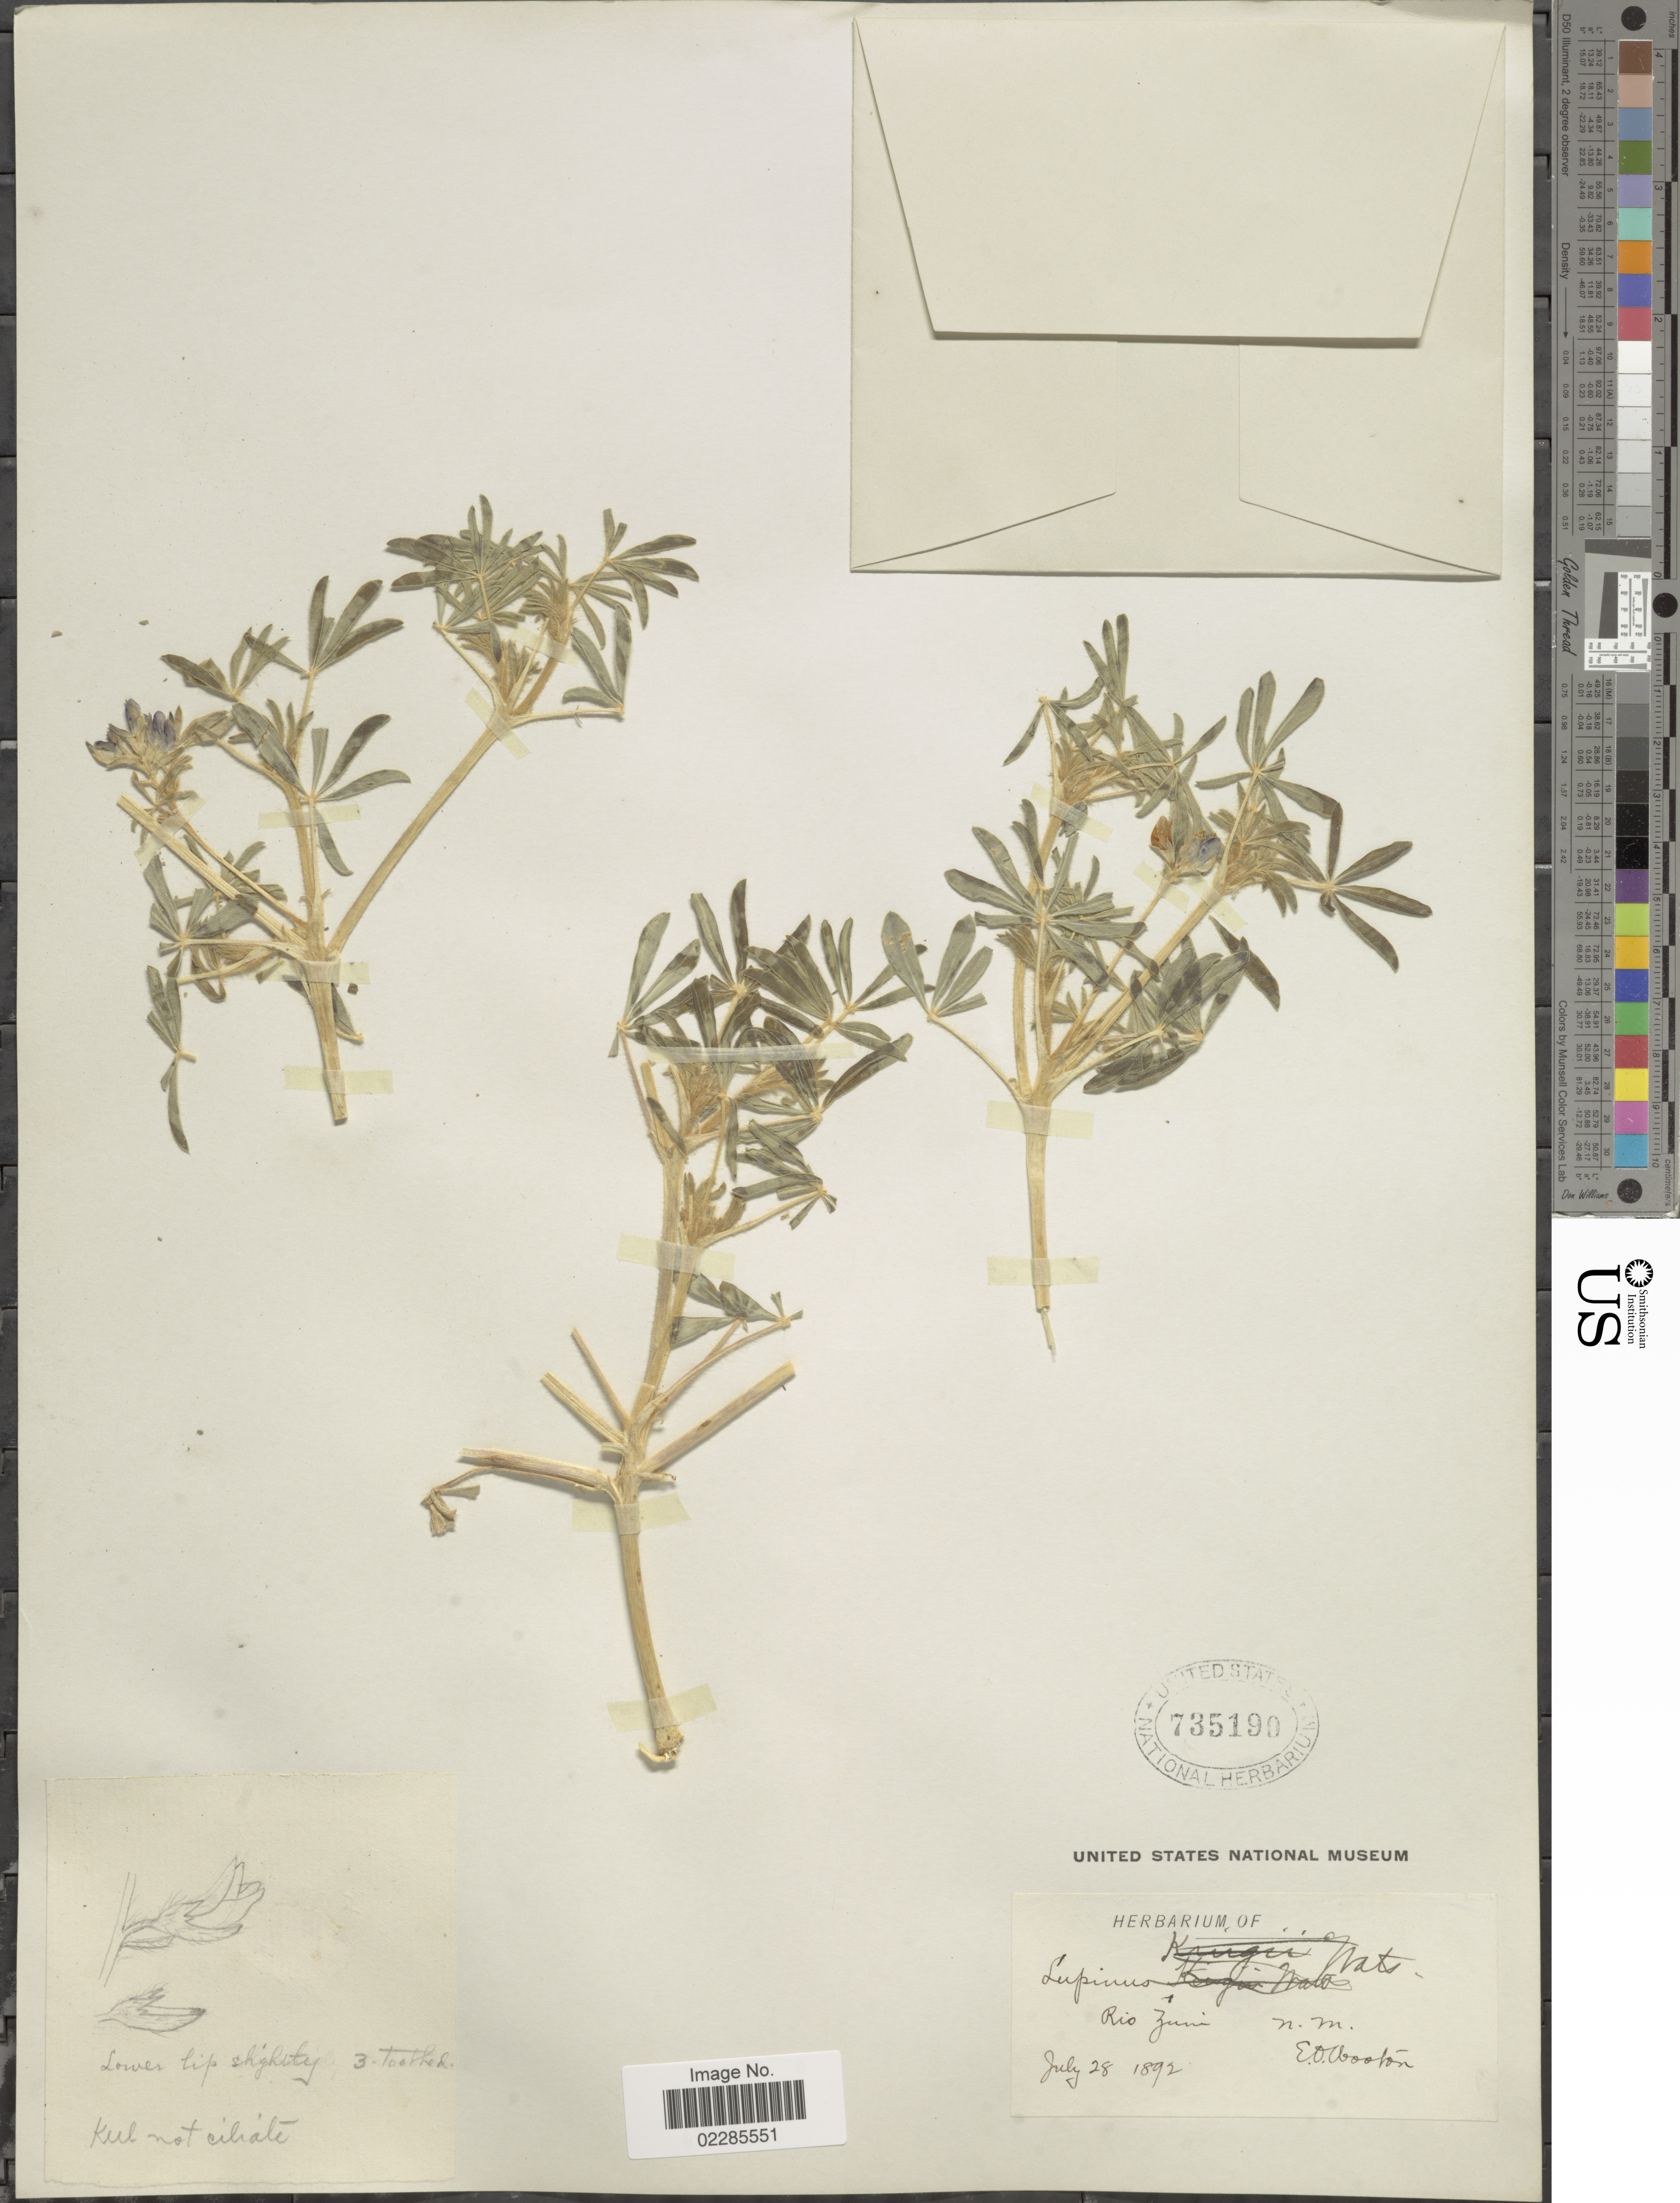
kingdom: Plantae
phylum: Tracheophyta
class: Magnoliopsida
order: Fabales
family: Fabaceae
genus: Lupinus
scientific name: Lupinus kingii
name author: S. Watson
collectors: E. O. Wooton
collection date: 1892-07-28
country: United States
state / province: New Mexico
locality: Rio Zuni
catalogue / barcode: US 735190